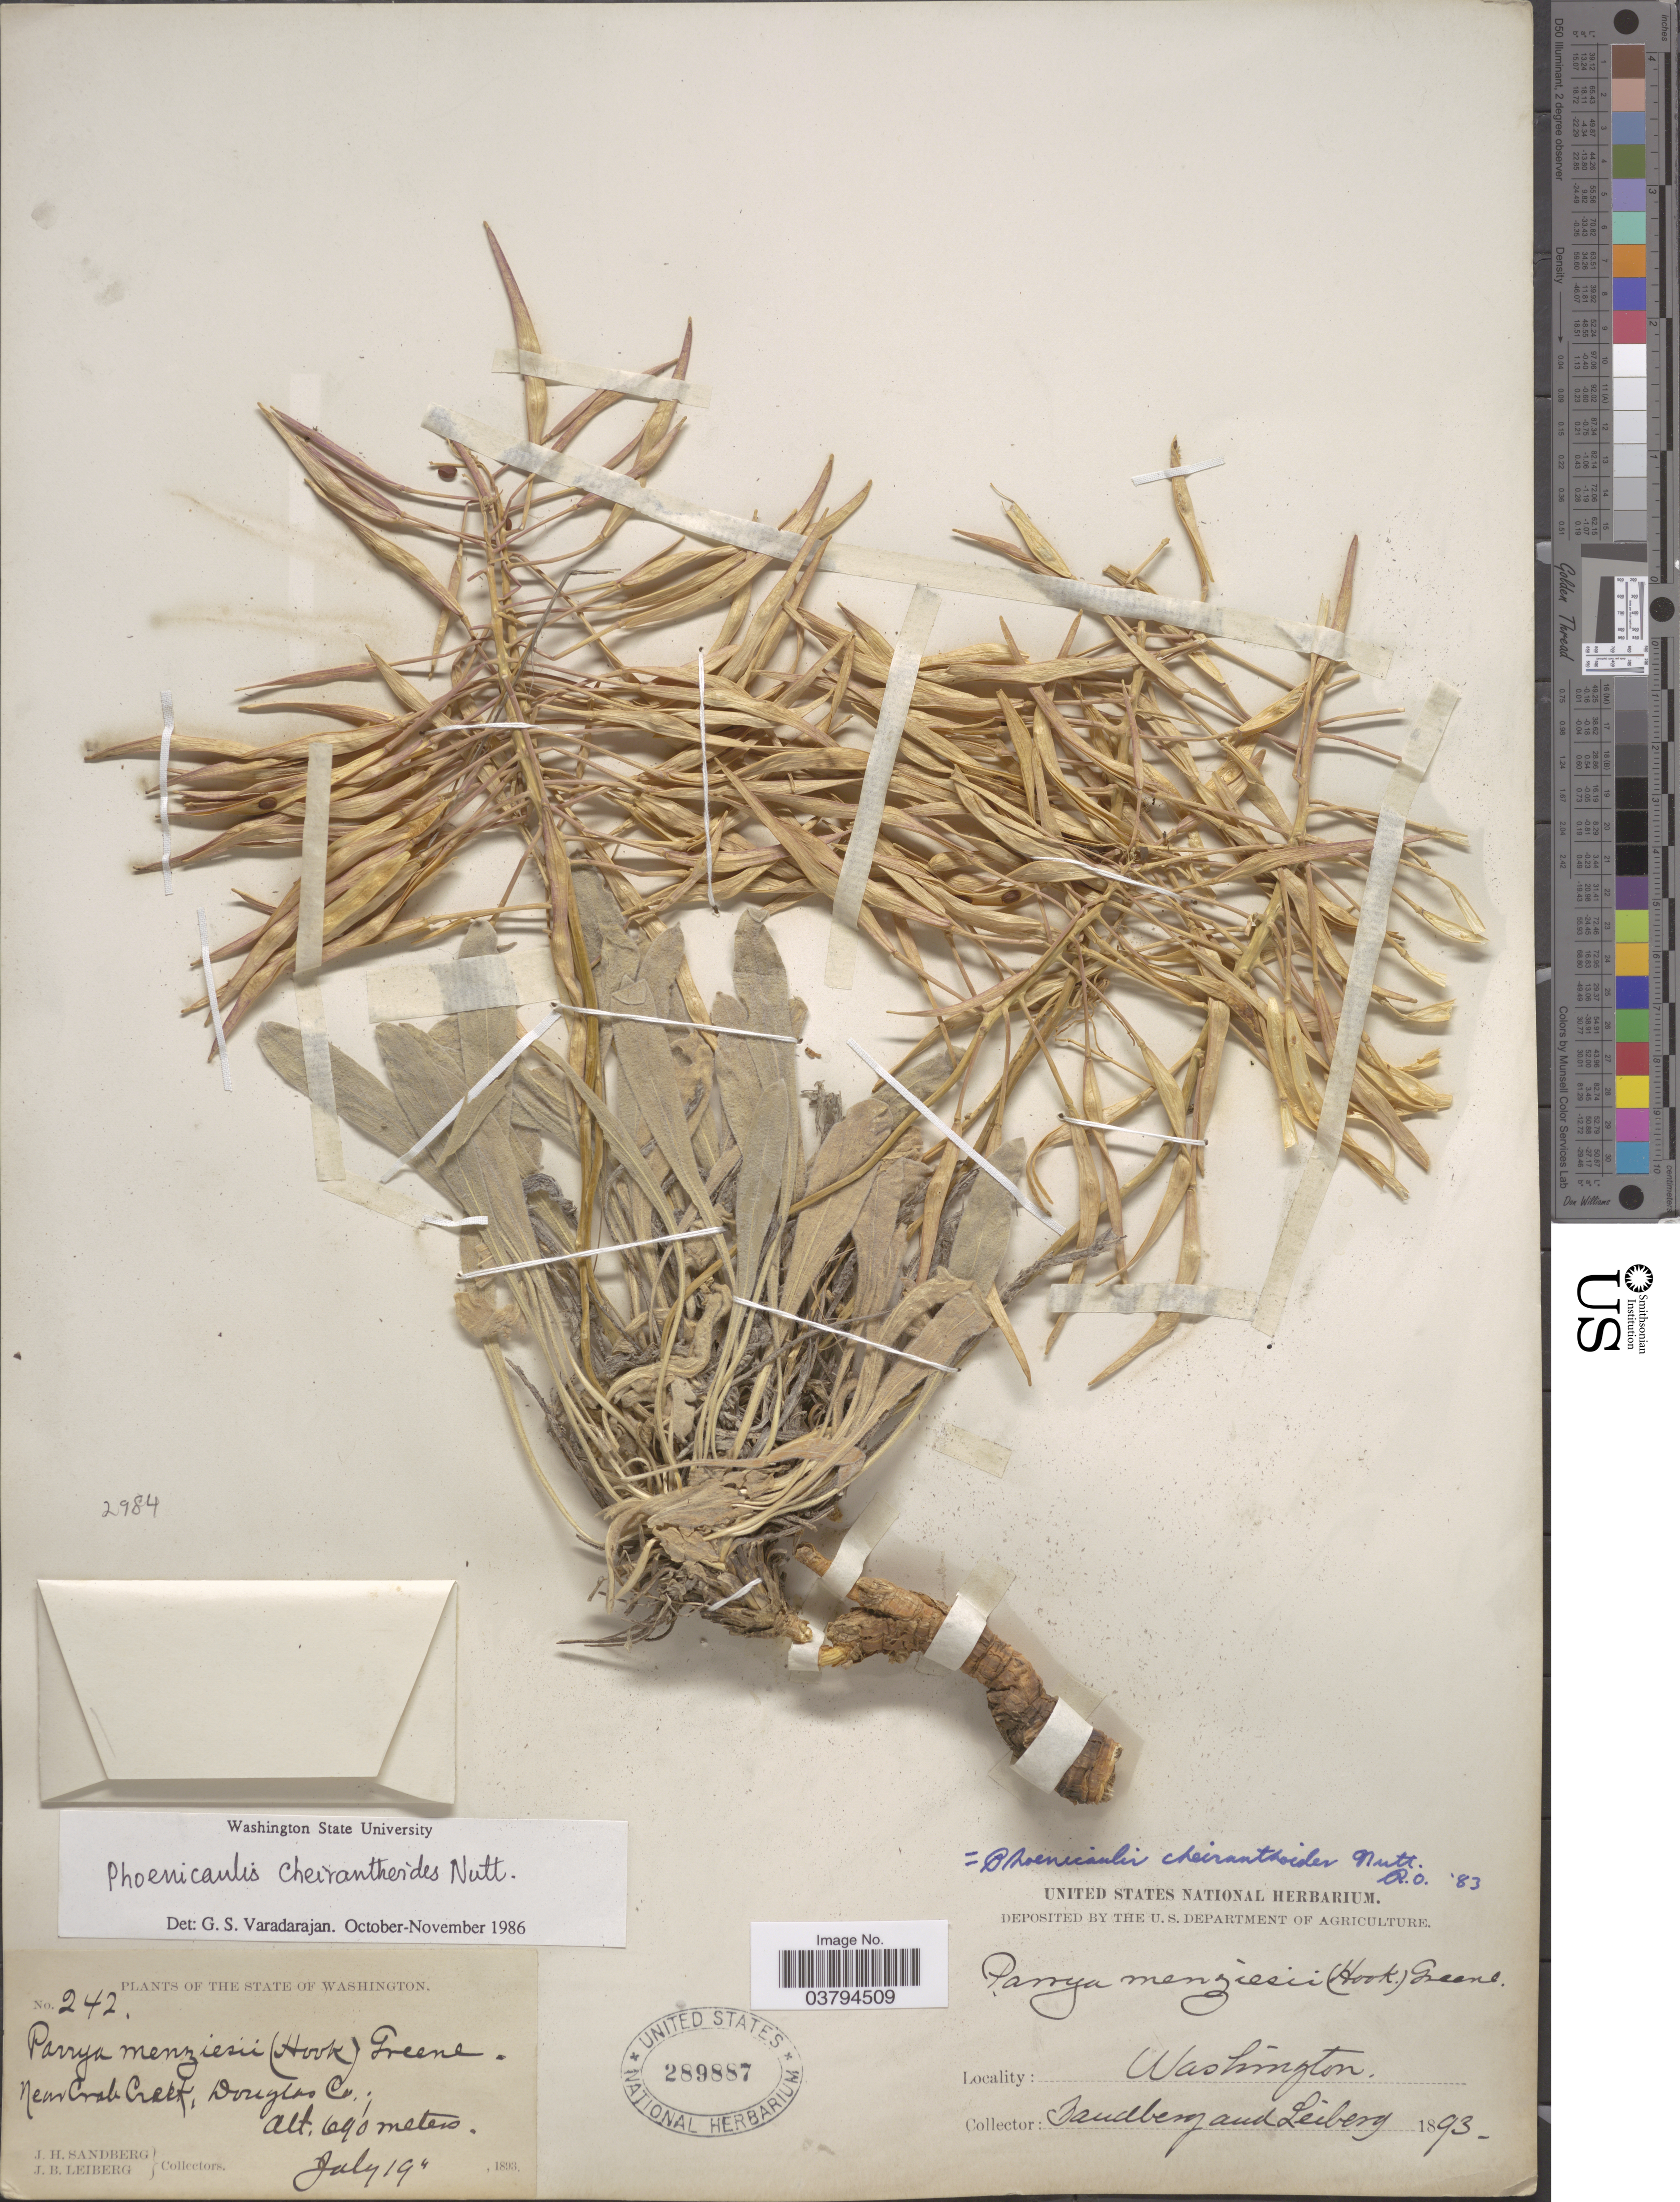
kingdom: Plantae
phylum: Tracheophyta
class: Magnoliopsida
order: Brassicales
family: Brassicaceae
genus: Phoenicaulis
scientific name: Phoenicaulis cheiranthoides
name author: Nutt.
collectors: J. H. Sandberg & J. B. Leiberg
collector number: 242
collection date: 1893-07-19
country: United States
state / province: Washington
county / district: Douglas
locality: New Crab Creek, Douglas Co.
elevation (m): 690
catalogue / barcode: US 289887